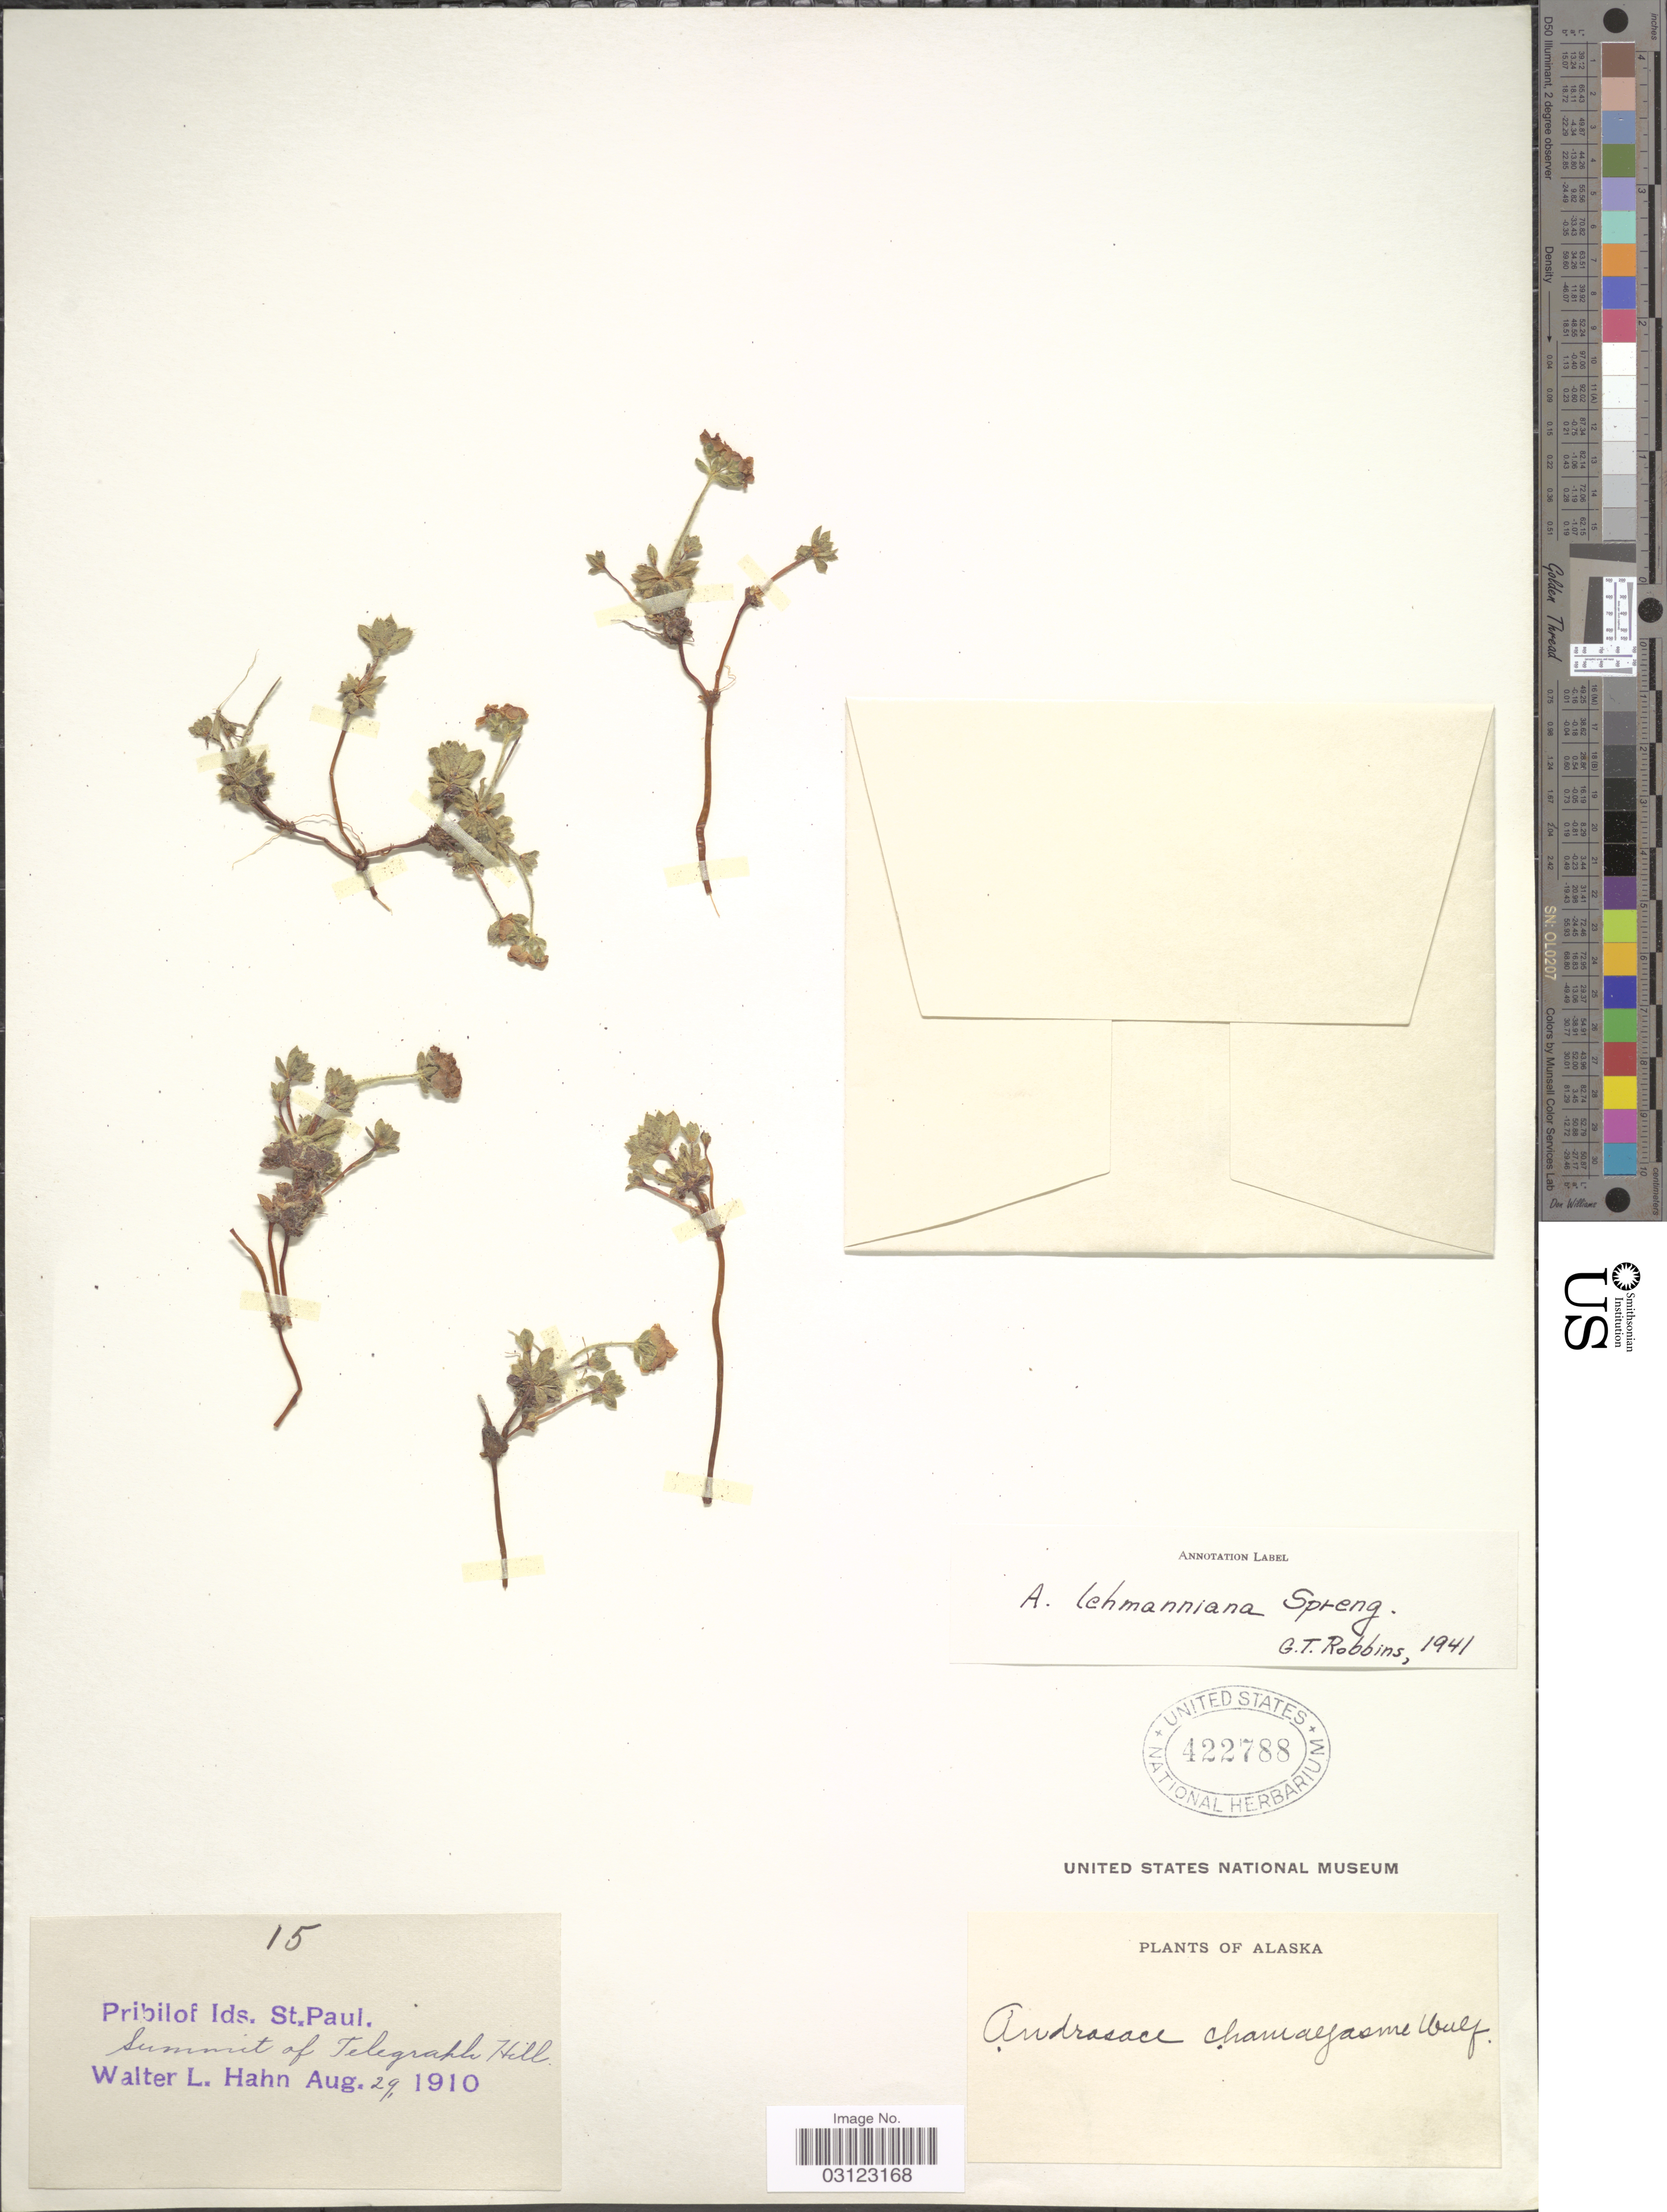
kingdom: Plantae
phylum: Tracheophyta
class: Magnoliopsida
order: Ericales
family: Primulaceae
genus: Androsace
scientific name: Androsace lehmanniana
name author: Spreng.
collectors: W. L. Hahn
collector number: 15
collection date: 1910-08-29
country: United States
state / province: Alaska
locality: Pribilof Ids. St. Paul. Summit of Telegraph Hill.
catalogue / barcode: US 422788